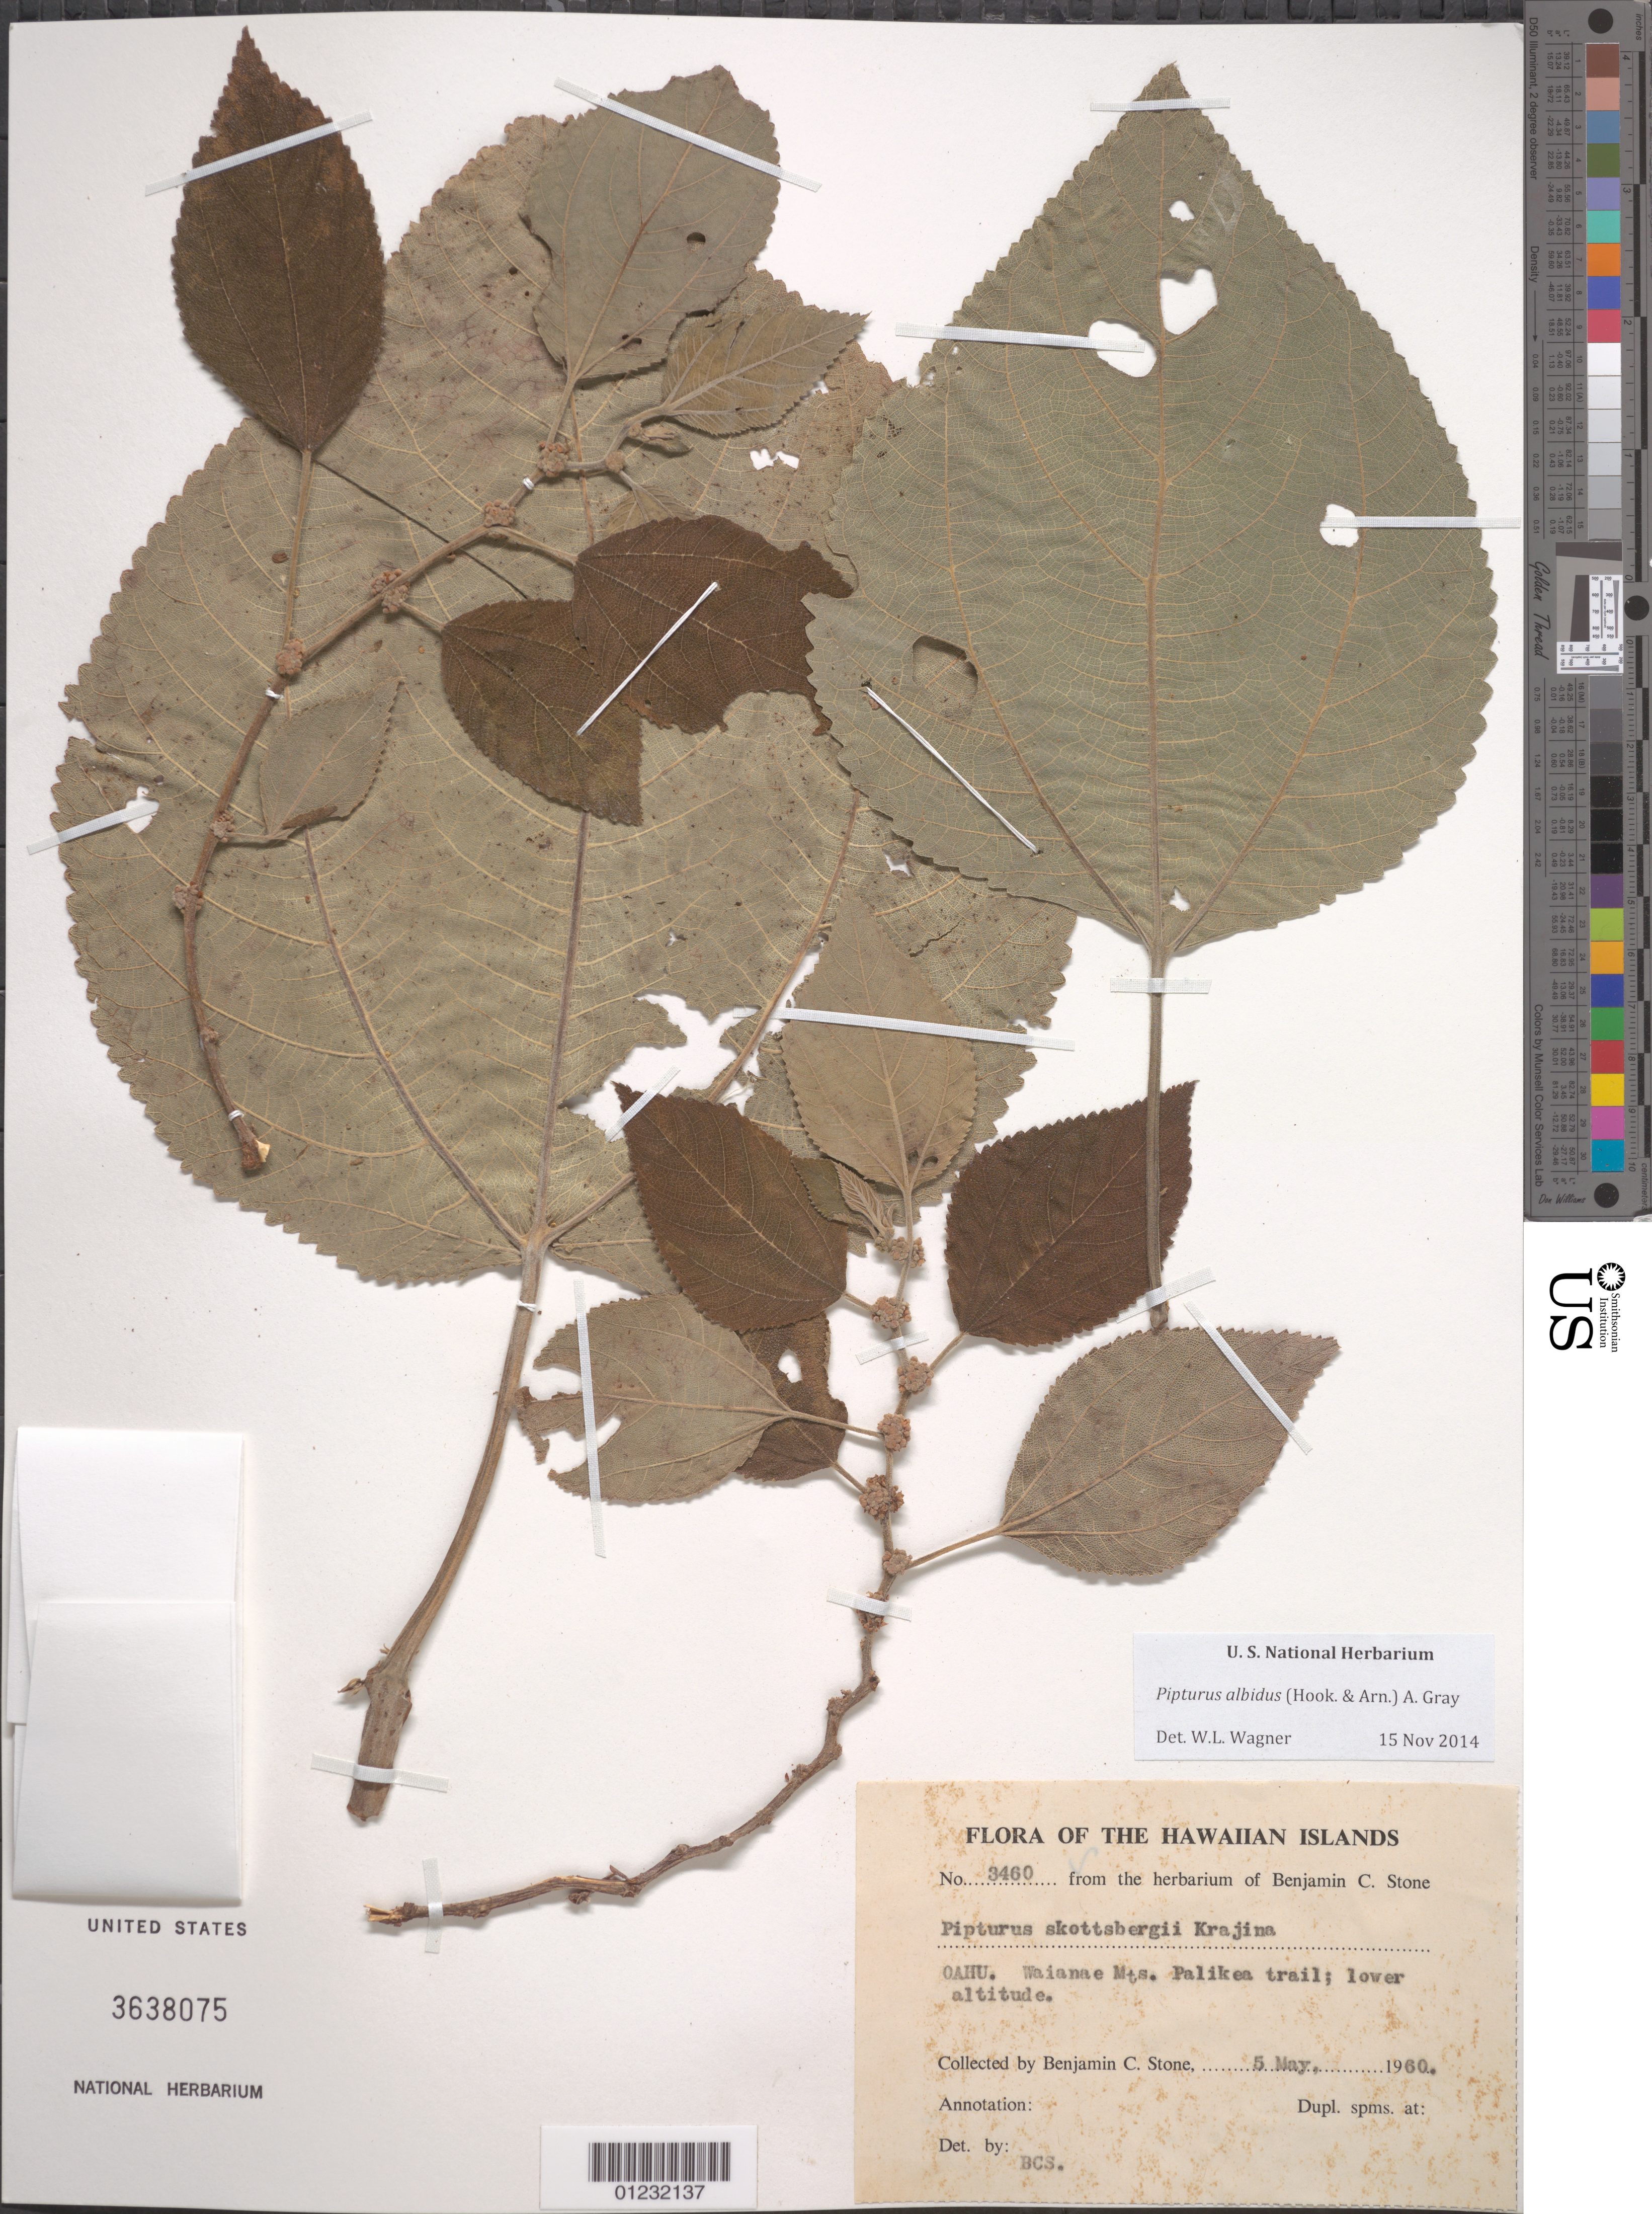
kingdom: Plantae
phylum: Tracheophyta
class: Magnoliopsida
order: Rosales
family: Urticaceae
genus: Pipturus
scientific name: Pipturus albidus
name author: (Hook. & Arn.) A. Gray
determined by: Wagner, W. L., (BOT), Smithsonian Institution - National Museum of Natural History (UNITED STATES)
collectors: B. C. Stone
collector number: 3460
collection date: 1960-05-05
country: United States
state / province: Hawaii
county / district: Honolulu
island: Oahu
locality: Waianae Mts., Palikea Trail.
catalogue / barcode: US 3638075